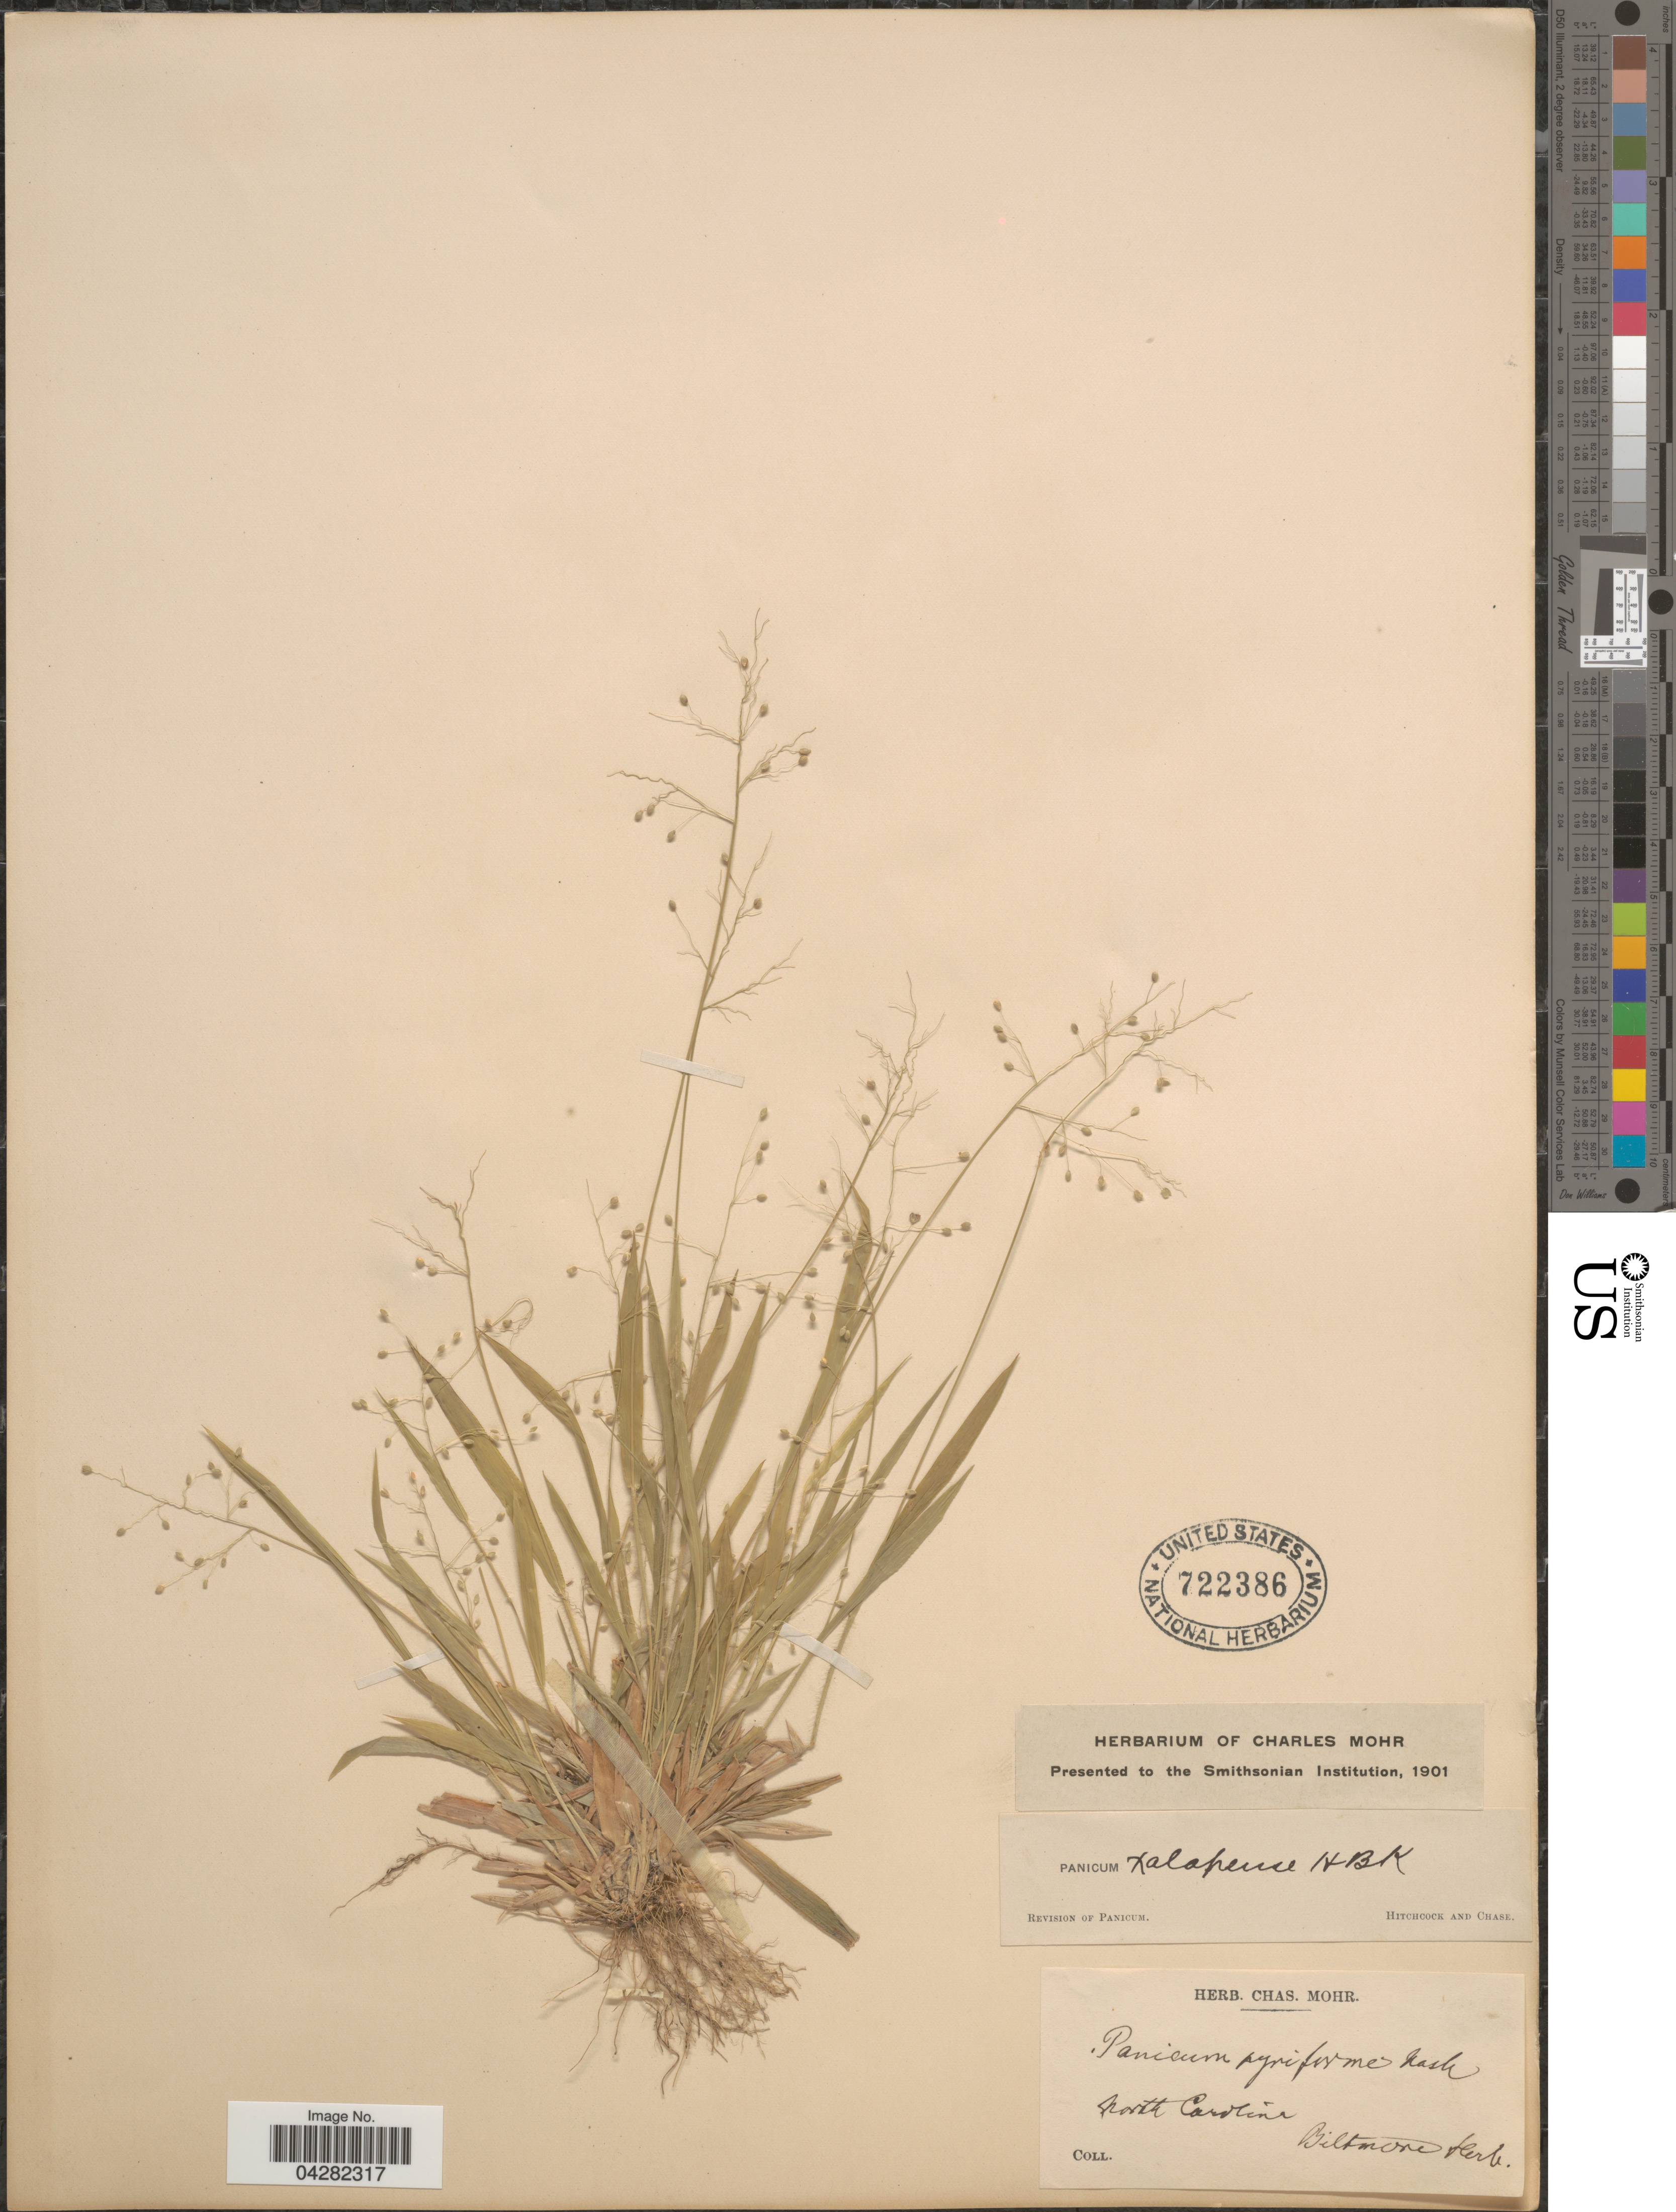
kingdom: Plantae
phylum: Tracheophyta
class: Liliopsida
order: Poales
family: Poaceae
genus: Dichanthelium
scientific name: Dichanthelium laxiflorum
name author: (Lam.) Gould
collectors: ex herb. Biltmore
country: United States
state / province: North Carolina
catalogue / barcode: US 722386